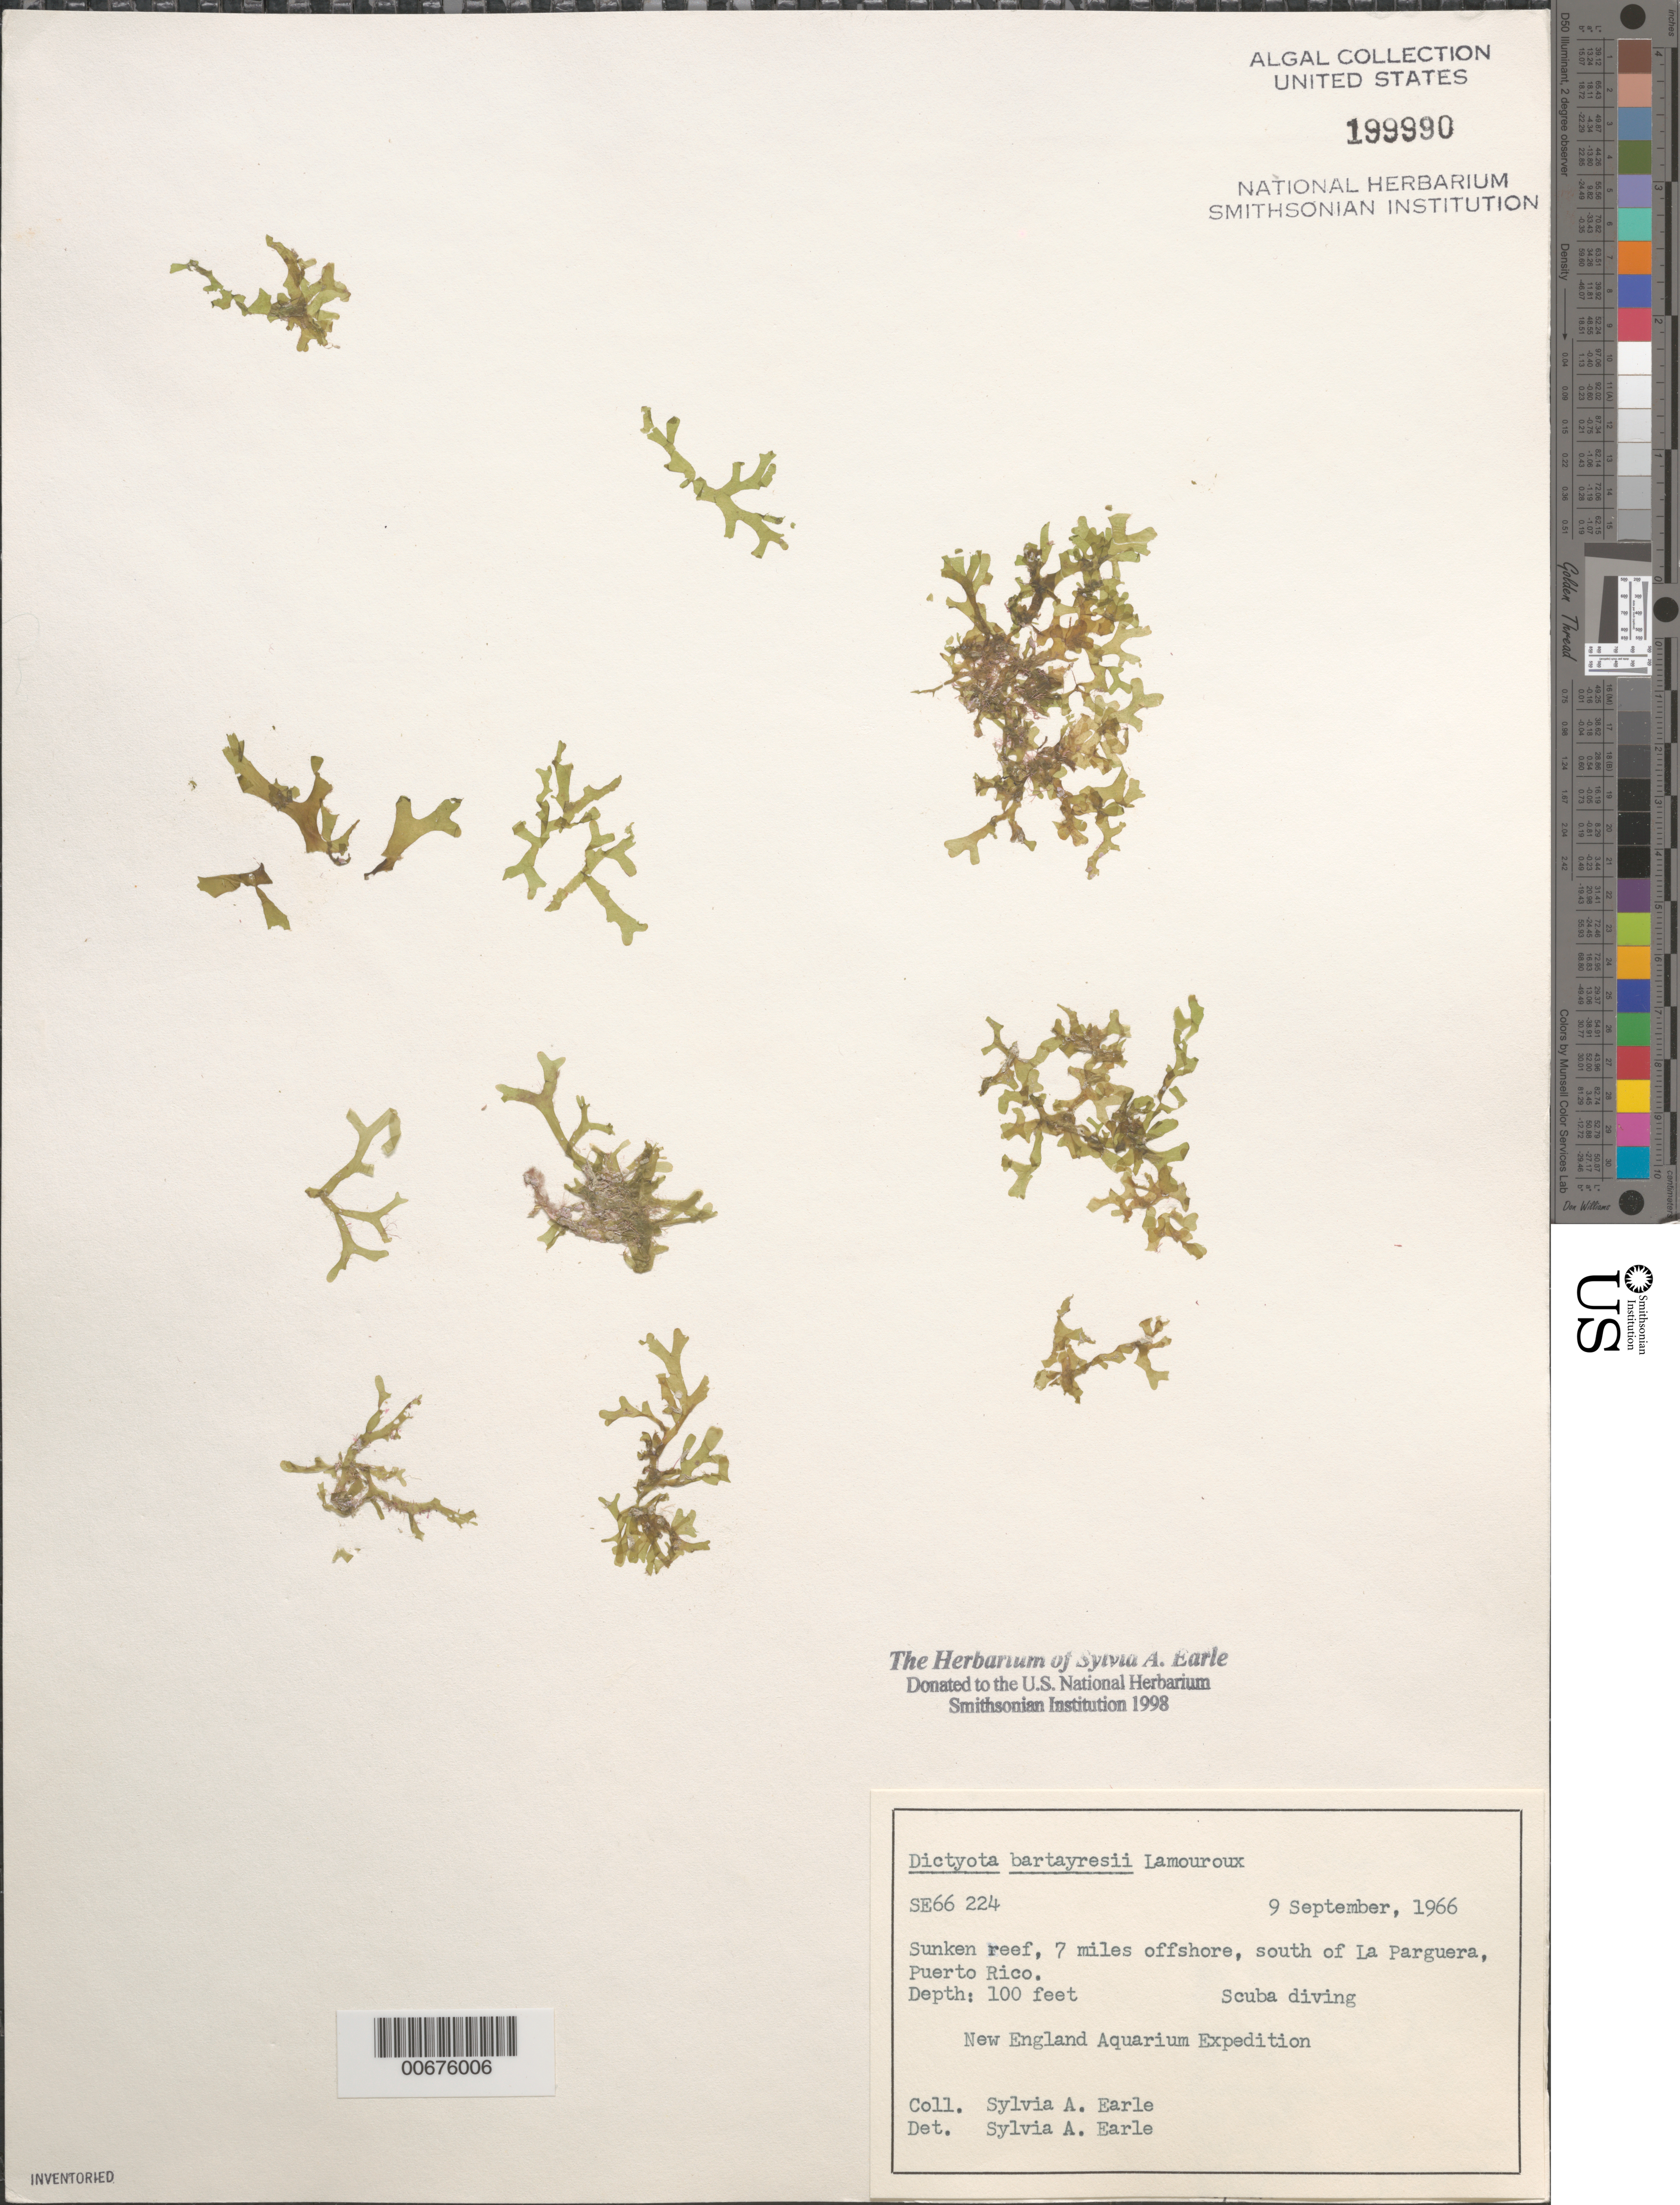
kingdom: Chromista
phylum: Ochrophyta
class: Phaeophyceae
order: Dictyotales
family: Dictyotaceae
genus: Dictyota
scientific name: Dictyota bartayresiana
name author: J.V.Lamouroux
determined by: Earle, S. A.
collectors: S. A. Earle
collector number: Se 66224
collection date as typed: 09 Sep 1966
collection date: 1966-09-09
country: Puerto Rico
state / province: Lajas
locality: Ca. 7 miles off and south of La Parguera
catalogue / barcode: US 199990